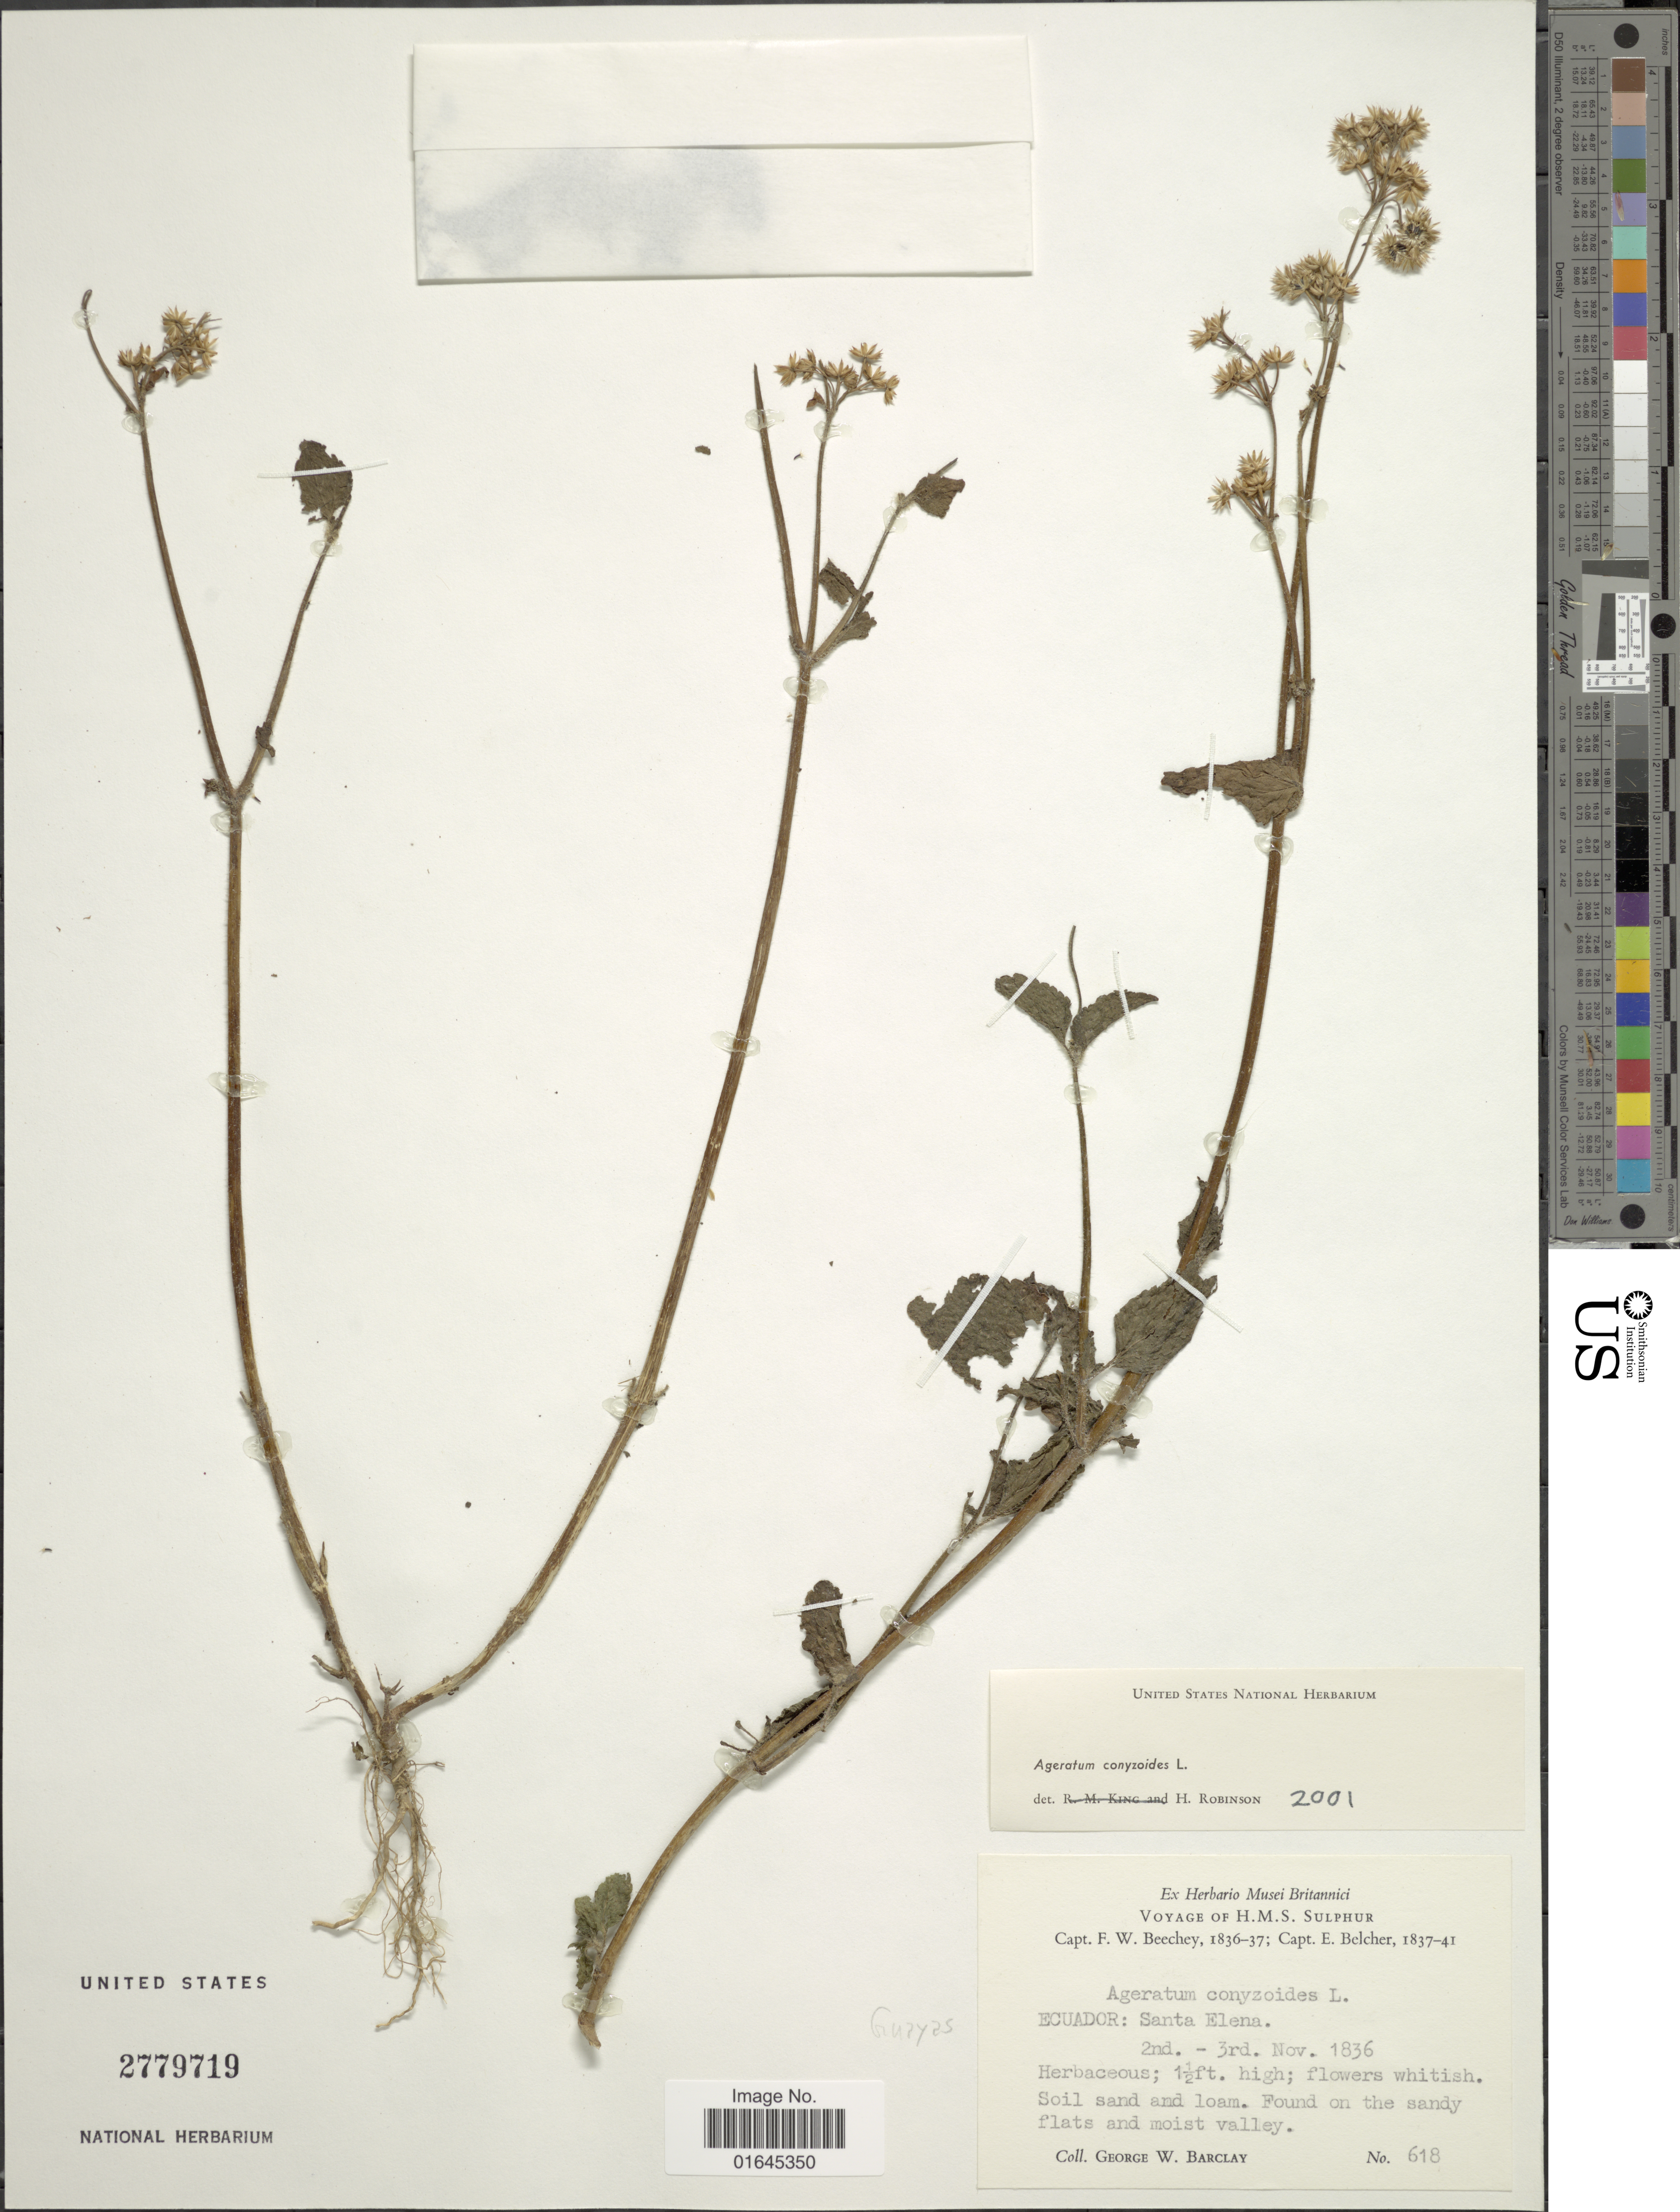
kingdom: Plantae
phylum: Tracheophyta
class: Magnoliopsida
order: Asterales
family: Asteraceae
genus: Ageratum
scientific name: Ageratum conyzoides subsp. conyzoides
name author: L.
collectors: G. W. Barclay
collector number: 618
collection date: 1836-11-02/1836-11-03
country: Ecuador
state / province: Santa Elena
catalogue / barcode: US 2779719